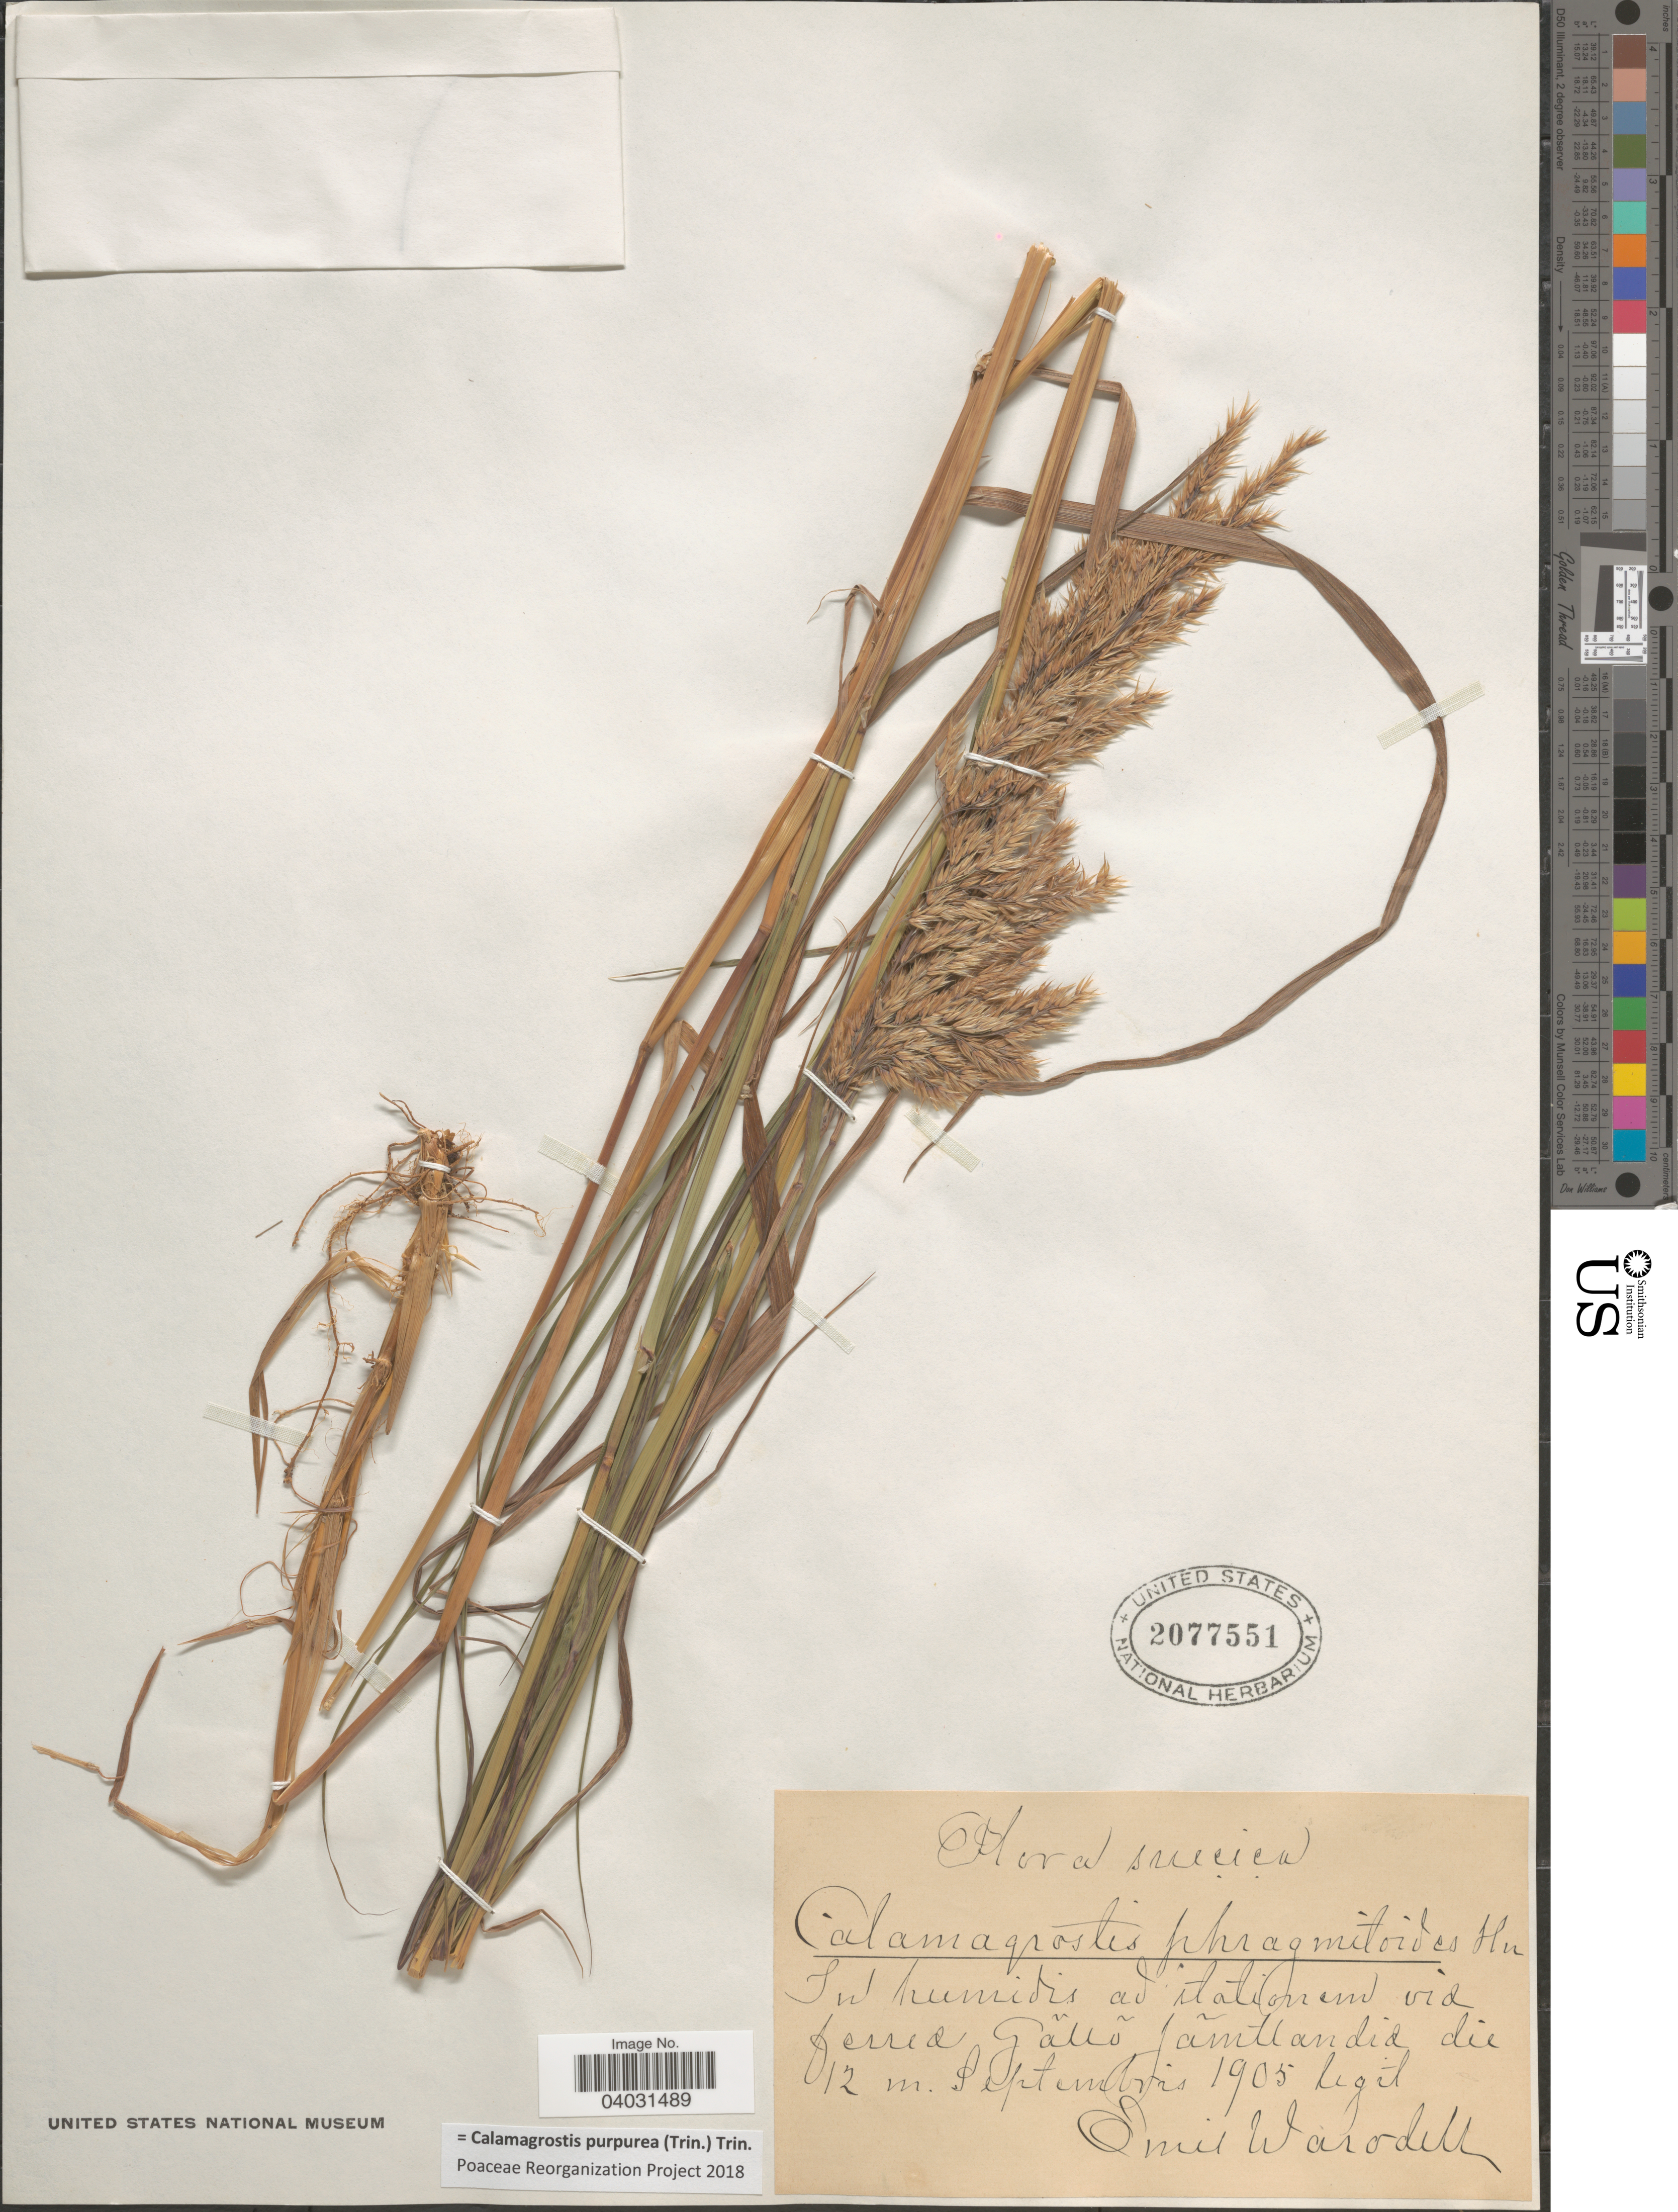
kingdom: Plantae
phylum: Tracheophyta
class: Liliopsida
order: Poales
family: Poaceae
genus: Calamagrostis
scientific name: Calamagrostis purpurea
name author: (Trin.) Trin.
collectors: E. Warodell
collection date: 1905-09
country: Sweden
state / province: Jämtland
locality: Suecica. In humidis ad itationem vid ferria Gãllõ Jãmtlandia die 12 m.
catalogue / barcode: US 2077551